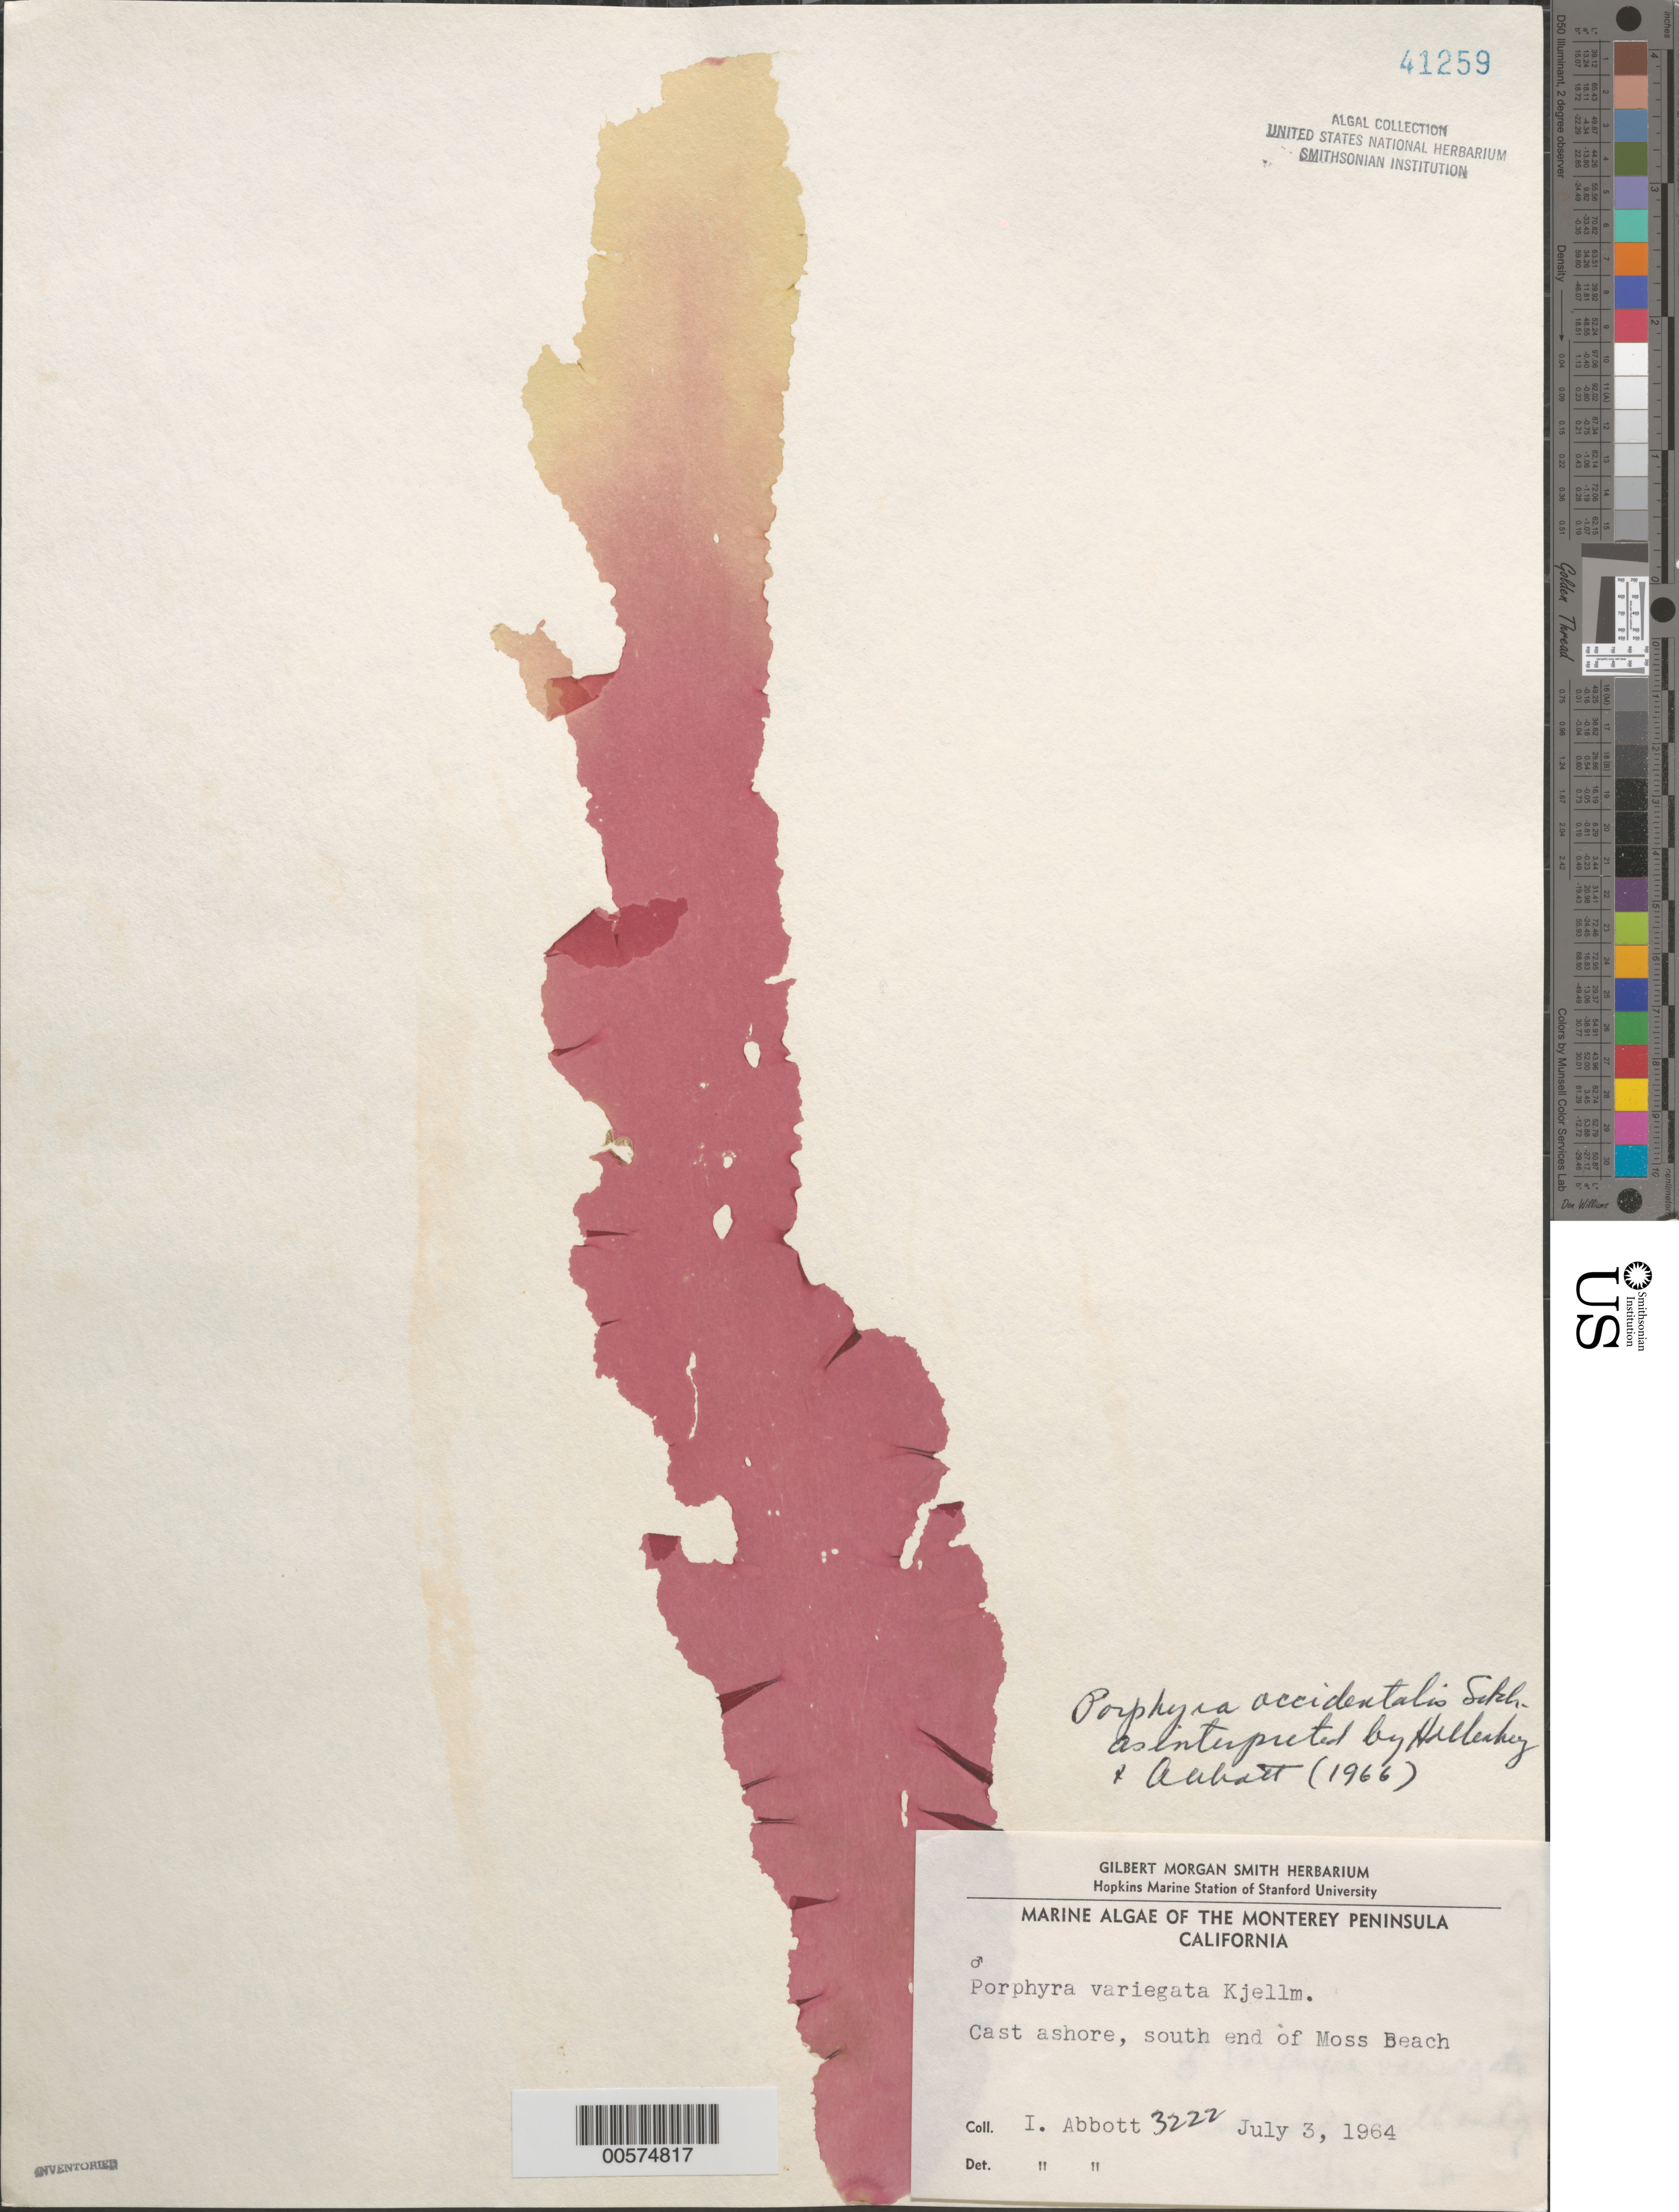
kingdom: Plantae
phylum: Rhodophyta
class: Bangiophyceae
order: Bangiales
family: Bangiaceae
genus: Porphyra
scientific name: Porphyra occidentalis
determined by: Hollenberg, G. J.; Abbott, I. A.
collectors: I. A. Abbott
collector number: IAA 3222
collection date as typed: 03 Jul 1964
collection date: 1964-07-03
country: United States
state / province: California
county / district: Monterey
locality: Moss Beach, south end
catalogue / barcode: US 41259